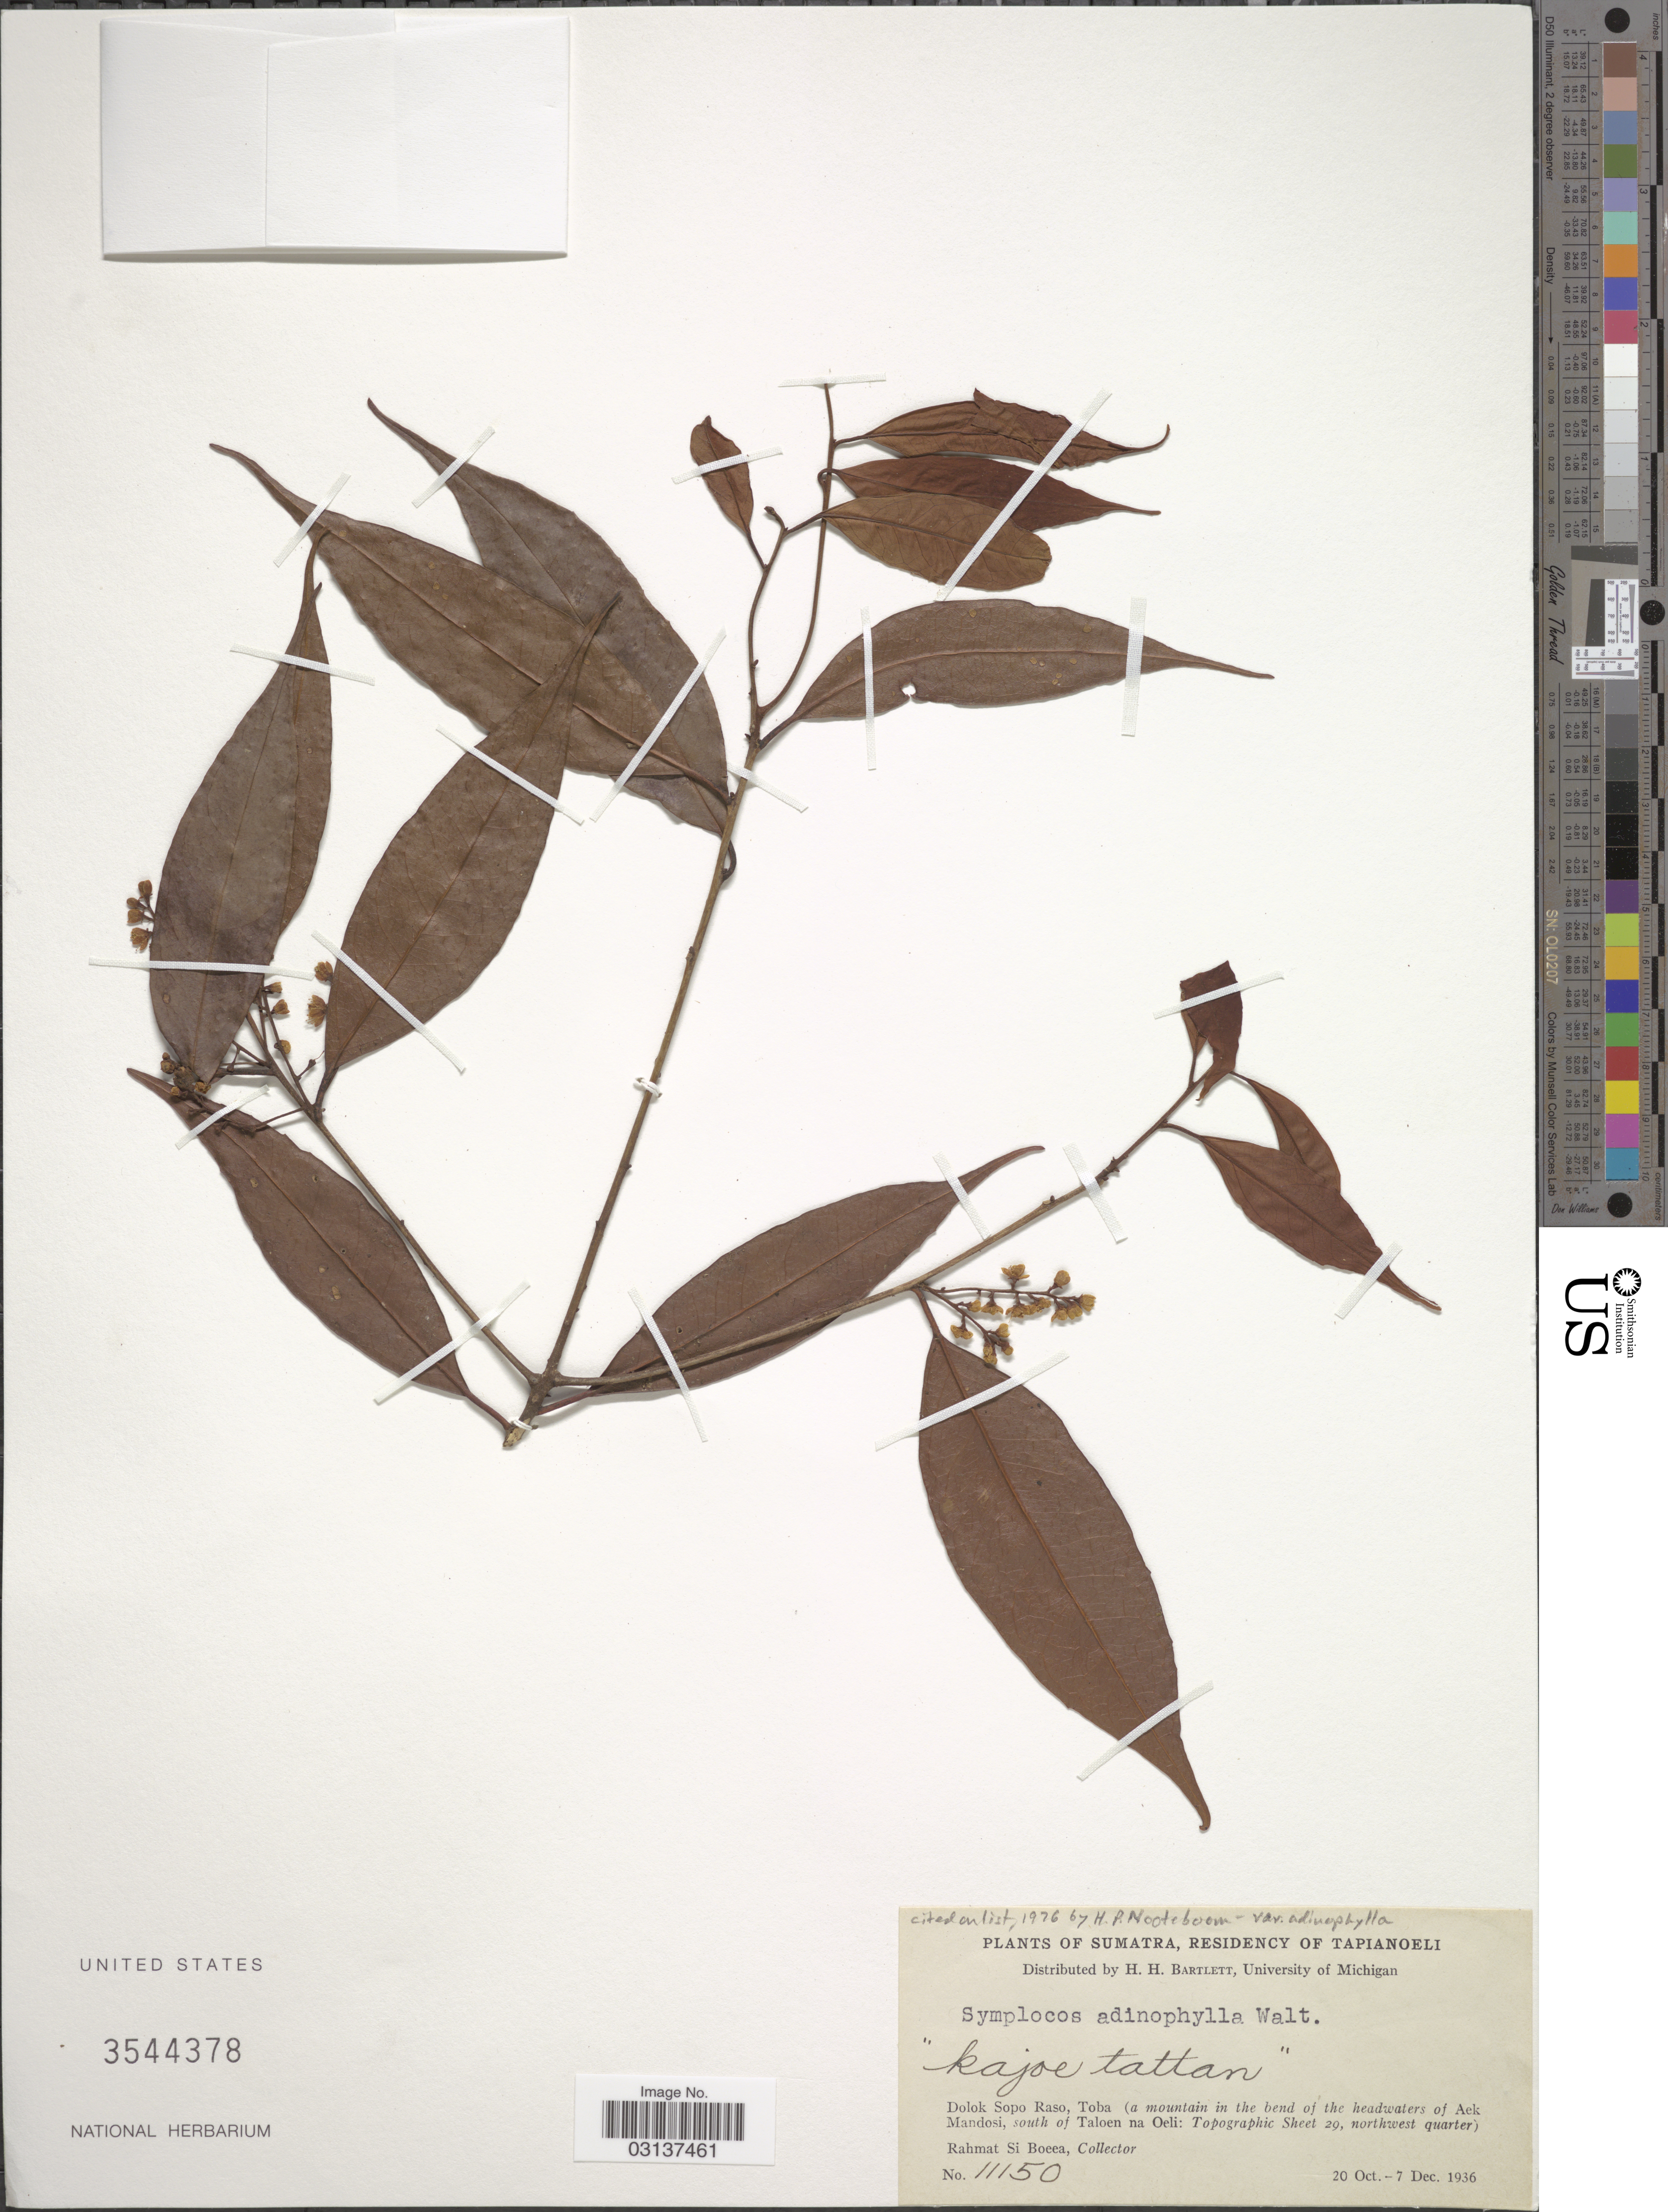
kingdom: Plantae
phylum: Tracheophyta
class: Magnoliopsida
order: Ericales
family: Symplocaceae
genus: Symplocos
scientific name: Symplocos adenophylla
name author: Wall. ex G. Don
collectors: Rahmat Si Boeea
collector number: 11150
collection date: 1936-10-20/1936-12-07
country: Indonesia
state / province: Sumatra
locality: Residency of Tapianoeli, Dolok Sopo Raso, Toba (a mountain in the bend of the headwaters of Aek Mandosi, south of Taloen na Oeli: Topographic Sheet 29, northwest quarter).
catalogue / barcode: US 3544378